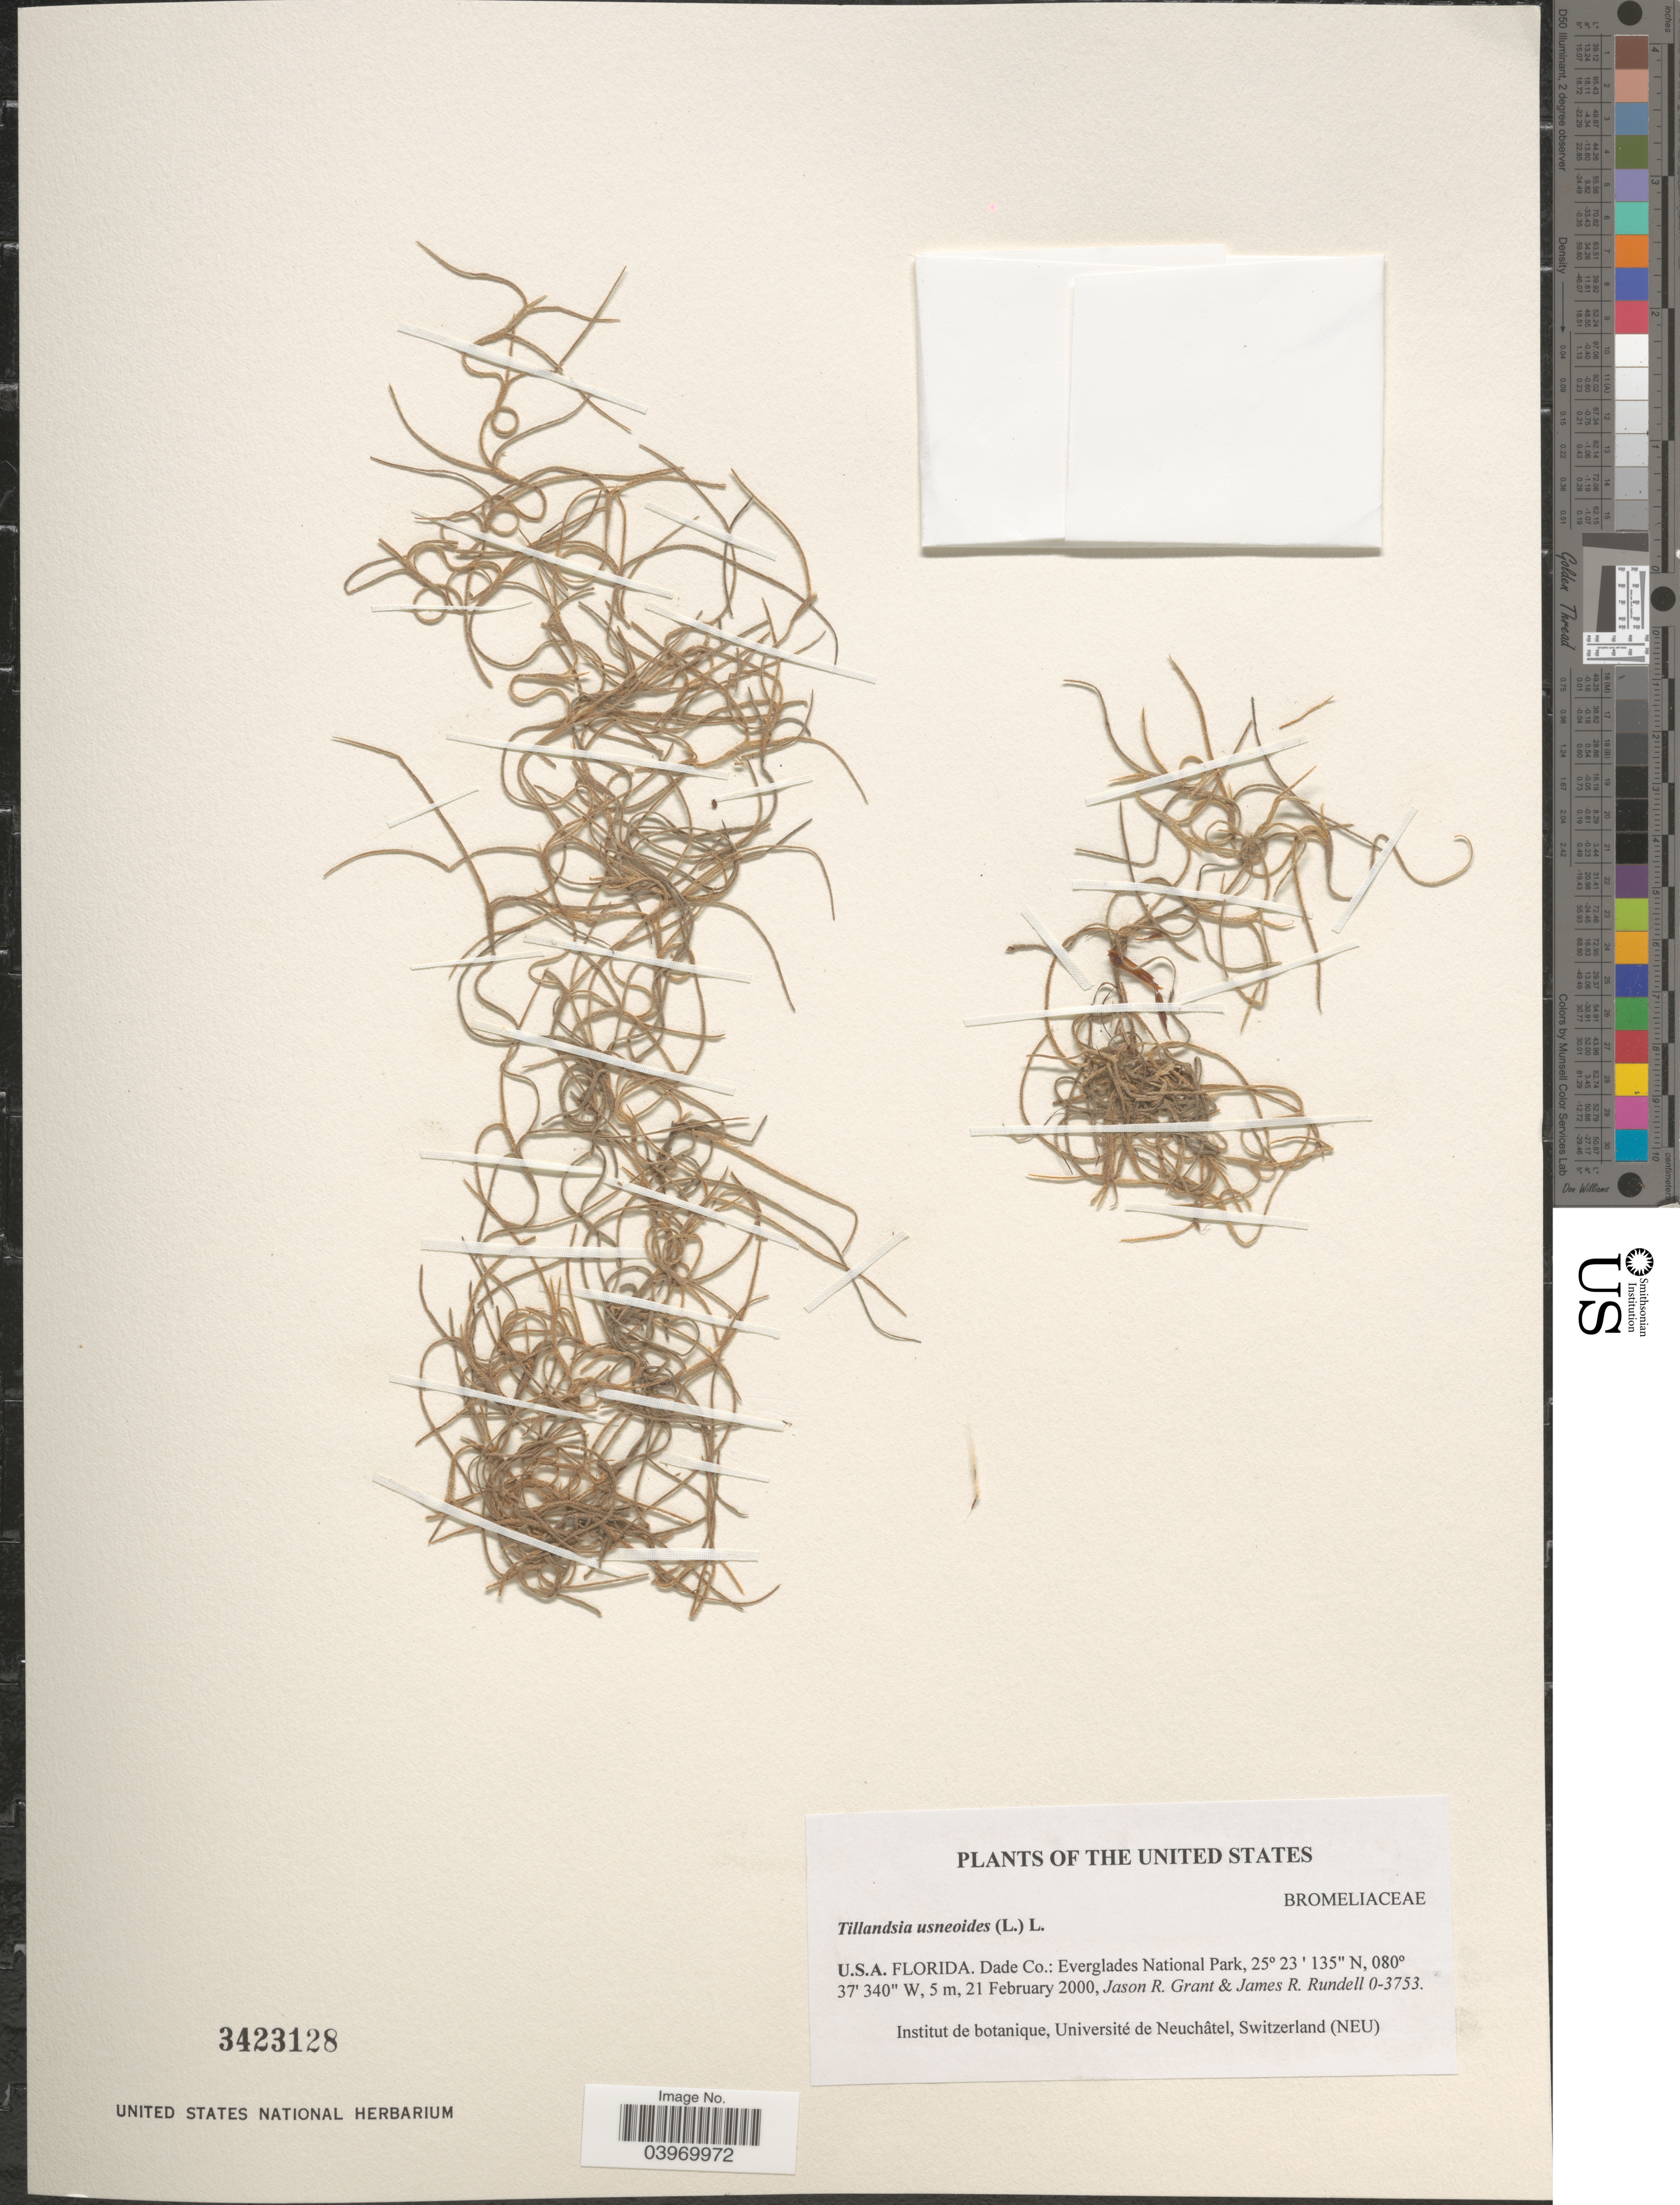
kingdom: Plantae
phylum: Tracheophyta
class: Liliopsida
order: Poales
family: Bromeliaceae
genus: Tillandsia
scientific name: Tillandsia usneoides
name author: (L.) L.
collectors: J. R. Grant & J. R. Rundell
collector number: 0-3753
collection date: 2000-02-21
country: United States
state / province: Florida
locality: Dade Co.: Everglades National Park.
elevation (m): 5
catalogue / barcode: US 3423128